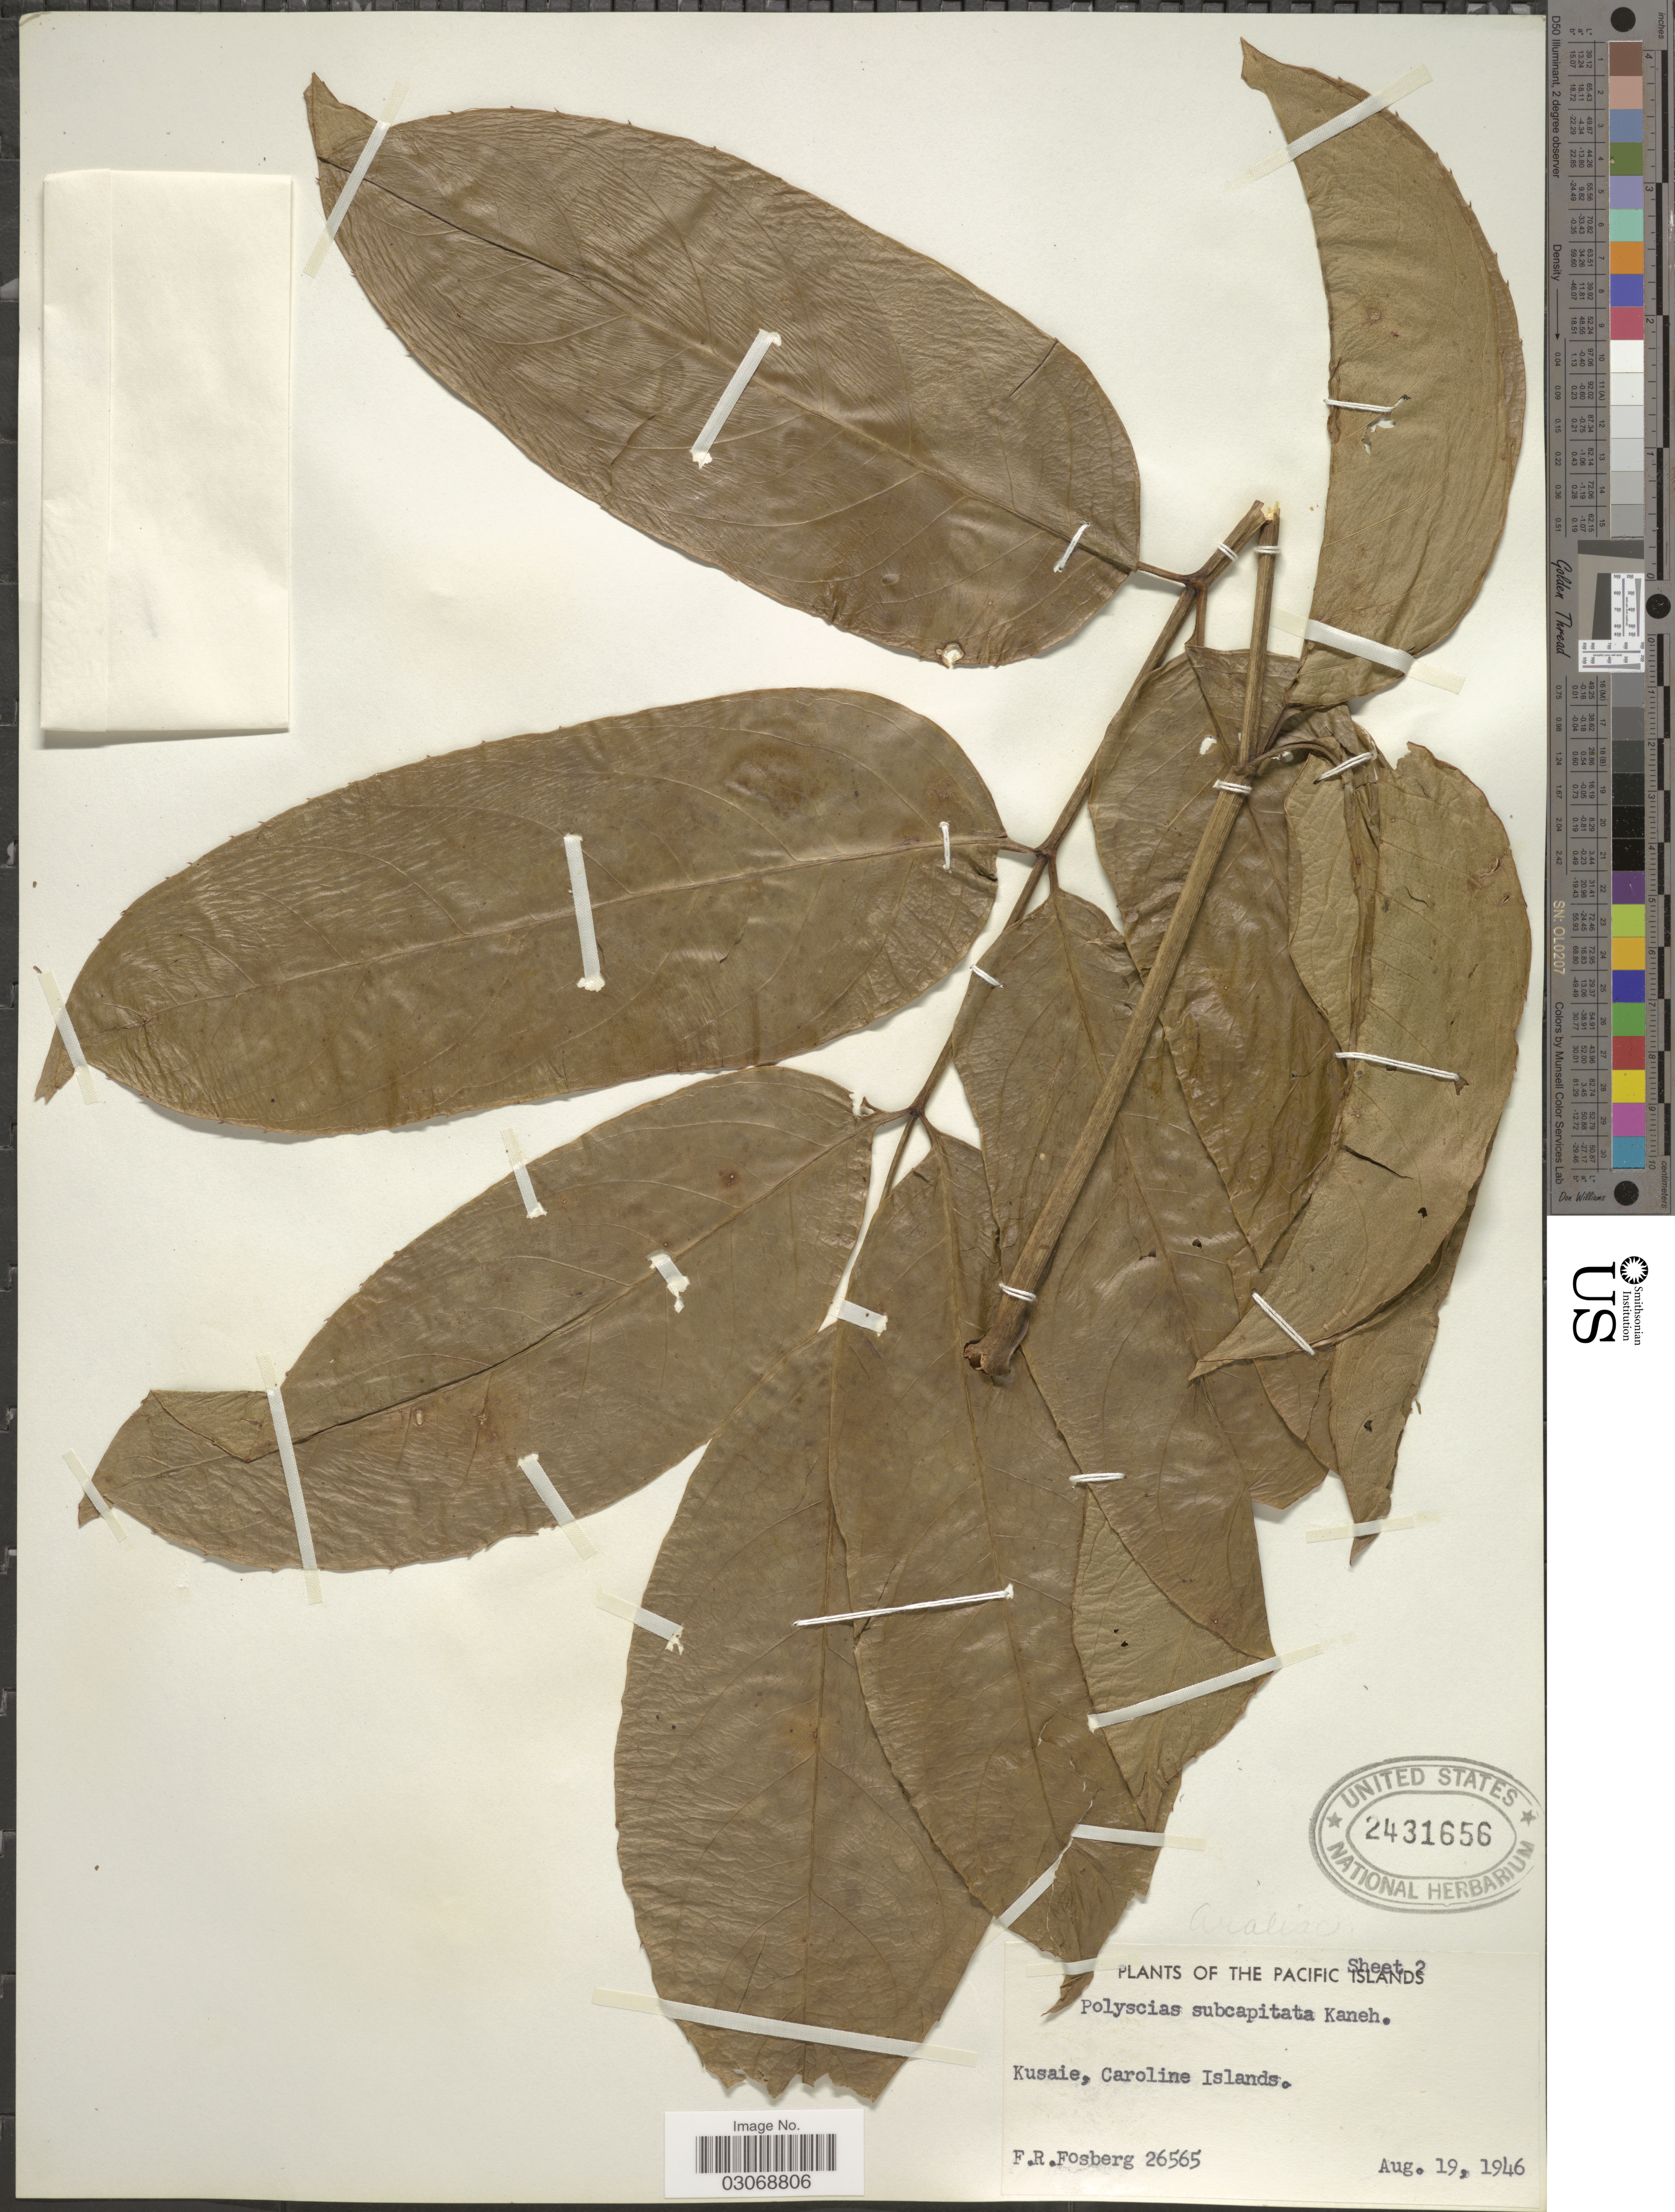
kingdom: Plantae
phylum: Tracheophyta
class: Magnoliopsida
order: Apiales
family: Araliaceae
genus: Polyscias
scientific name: Polyscias subcapitata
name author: Kaneh.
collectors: F. R. Fosberg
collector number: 26565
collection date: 1946-08-19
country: Micronesia, Federated States of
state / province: Kosrae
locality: The Pacific Islands, Kusaie, Caroline Islands.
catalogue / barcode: US 2431656